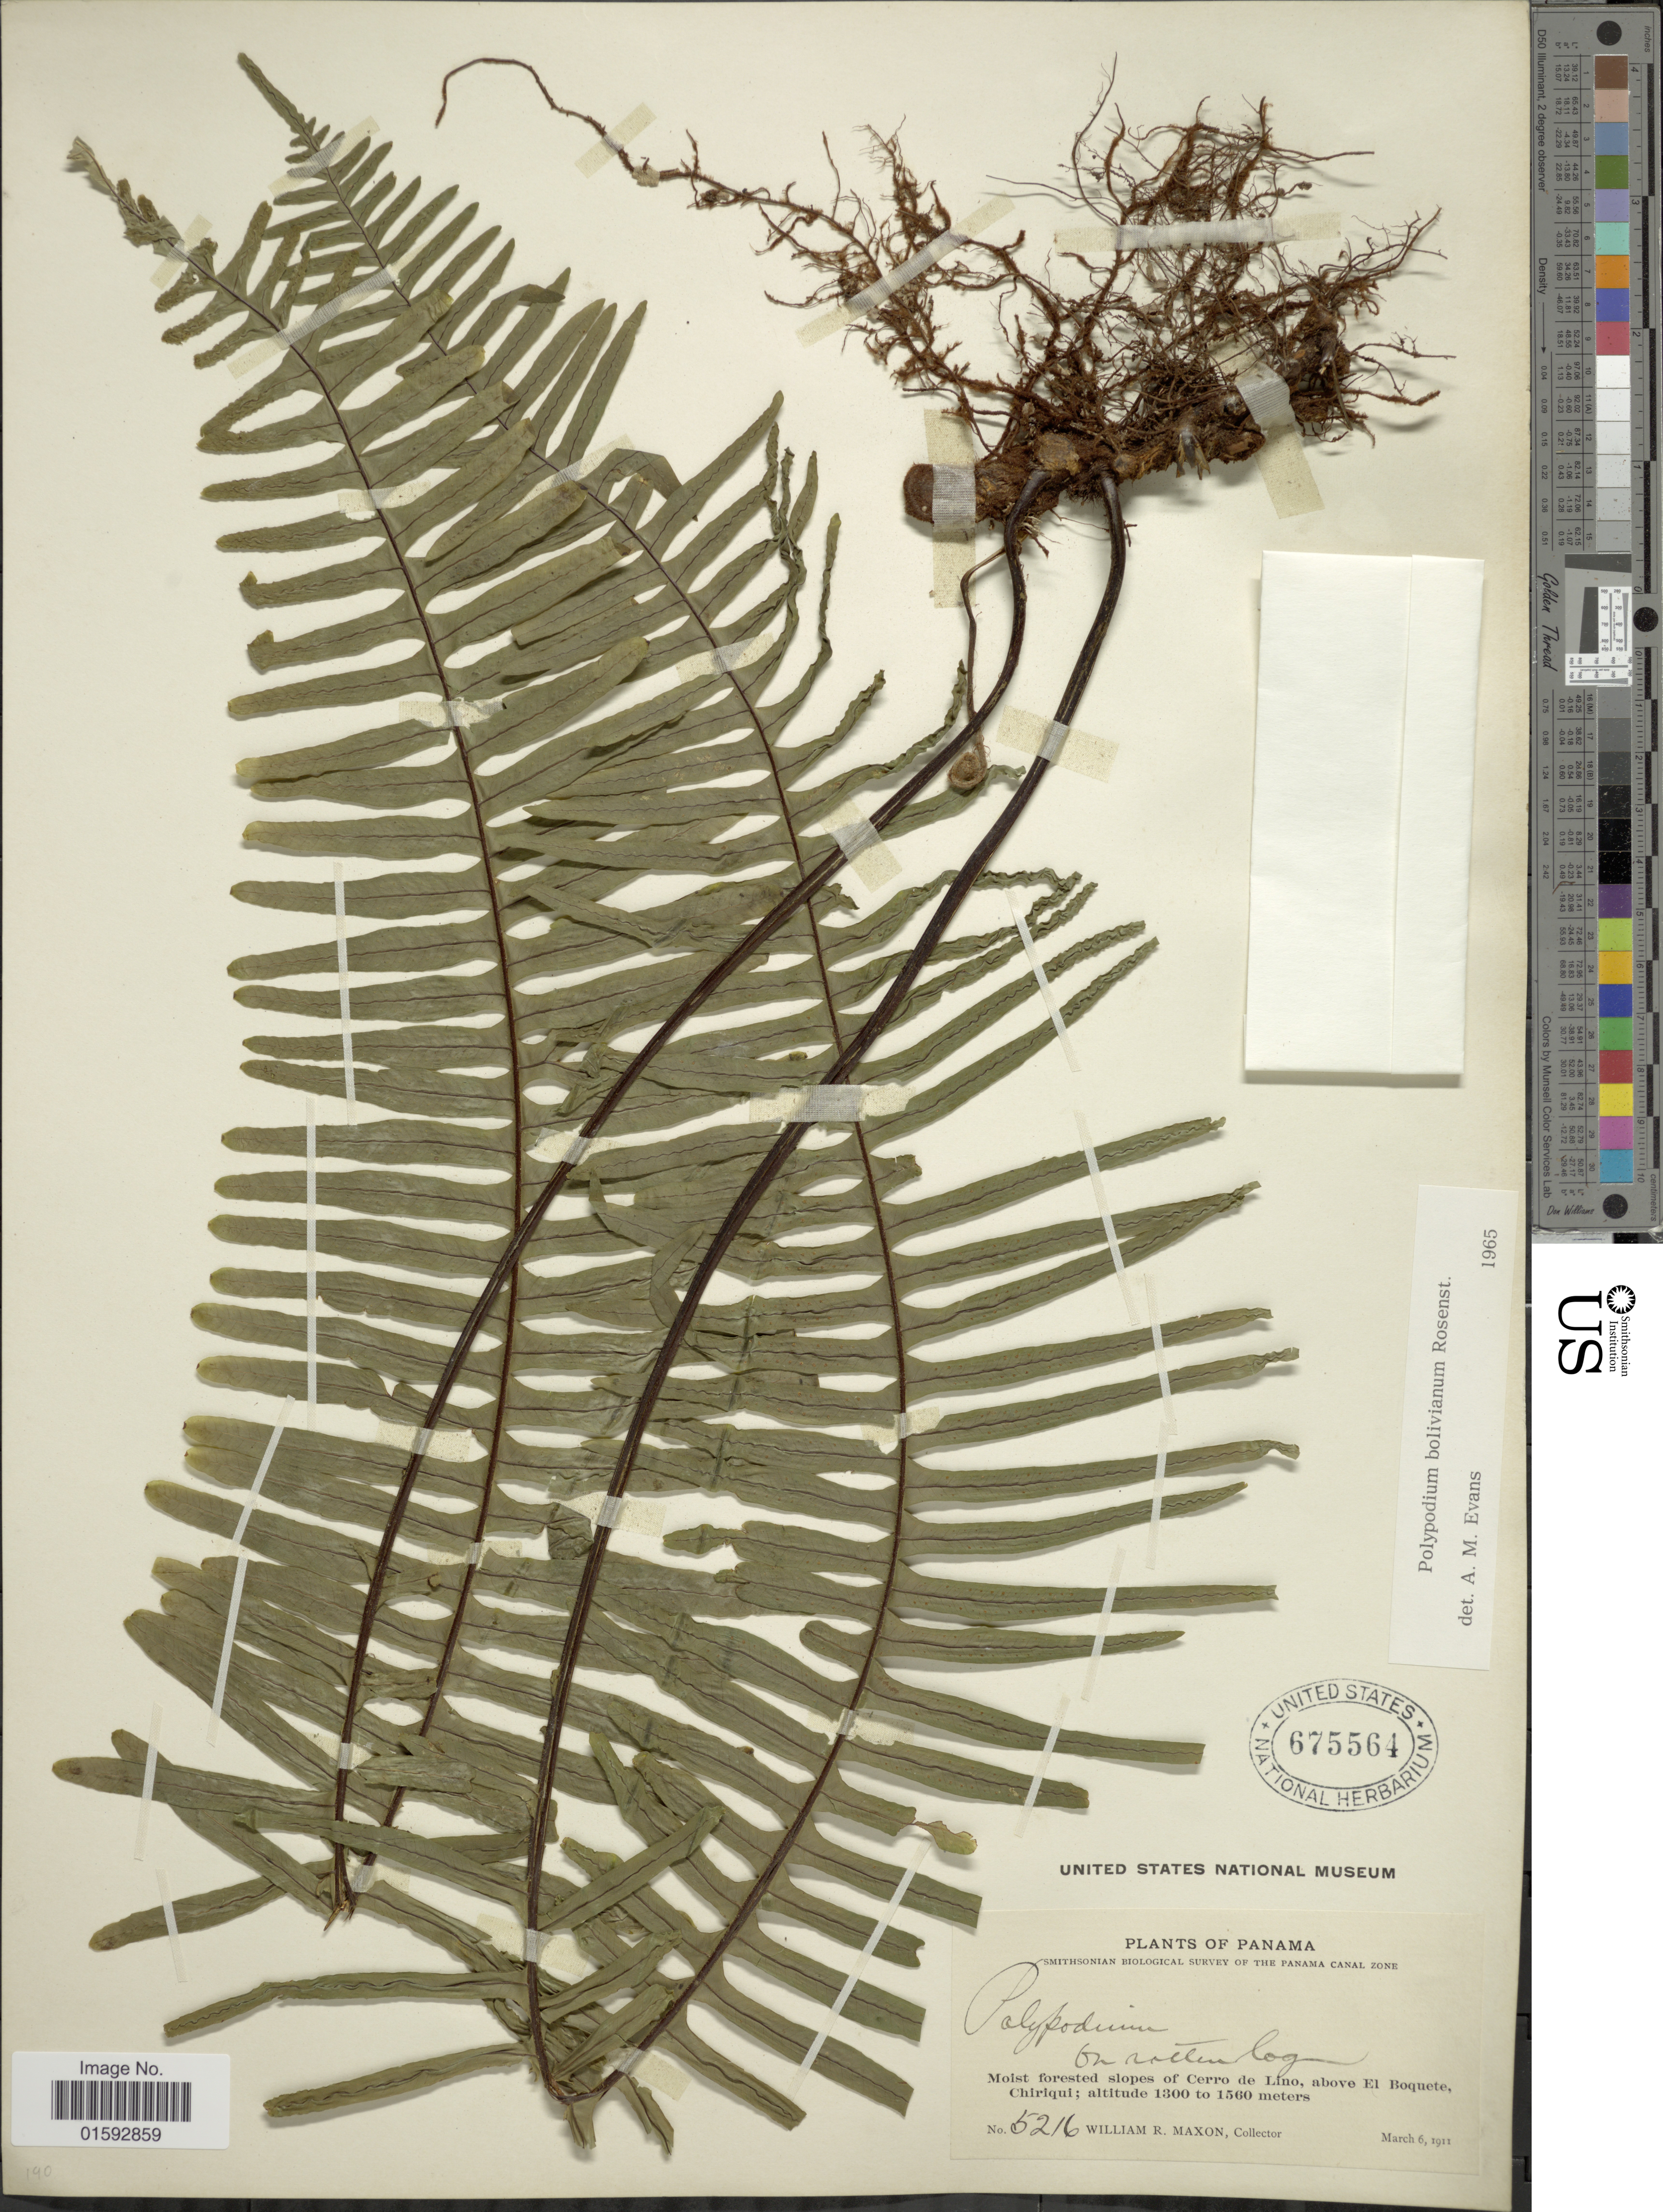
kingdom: Plantae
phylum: Tracheophyta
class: Polypodiopsida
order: Polypodiales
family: Polypodiaceae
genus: Pecluma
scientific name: Pecluma divaricata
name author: (E. Fourn.) Mickel & Beitel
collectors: W. R. Maxon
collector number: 5216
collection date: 1911-03-06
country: Panama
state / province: Chiriqui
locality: Moist forested slopes of Cerro de Lino, above El Boquete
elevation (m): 1300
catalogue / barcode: US 675564